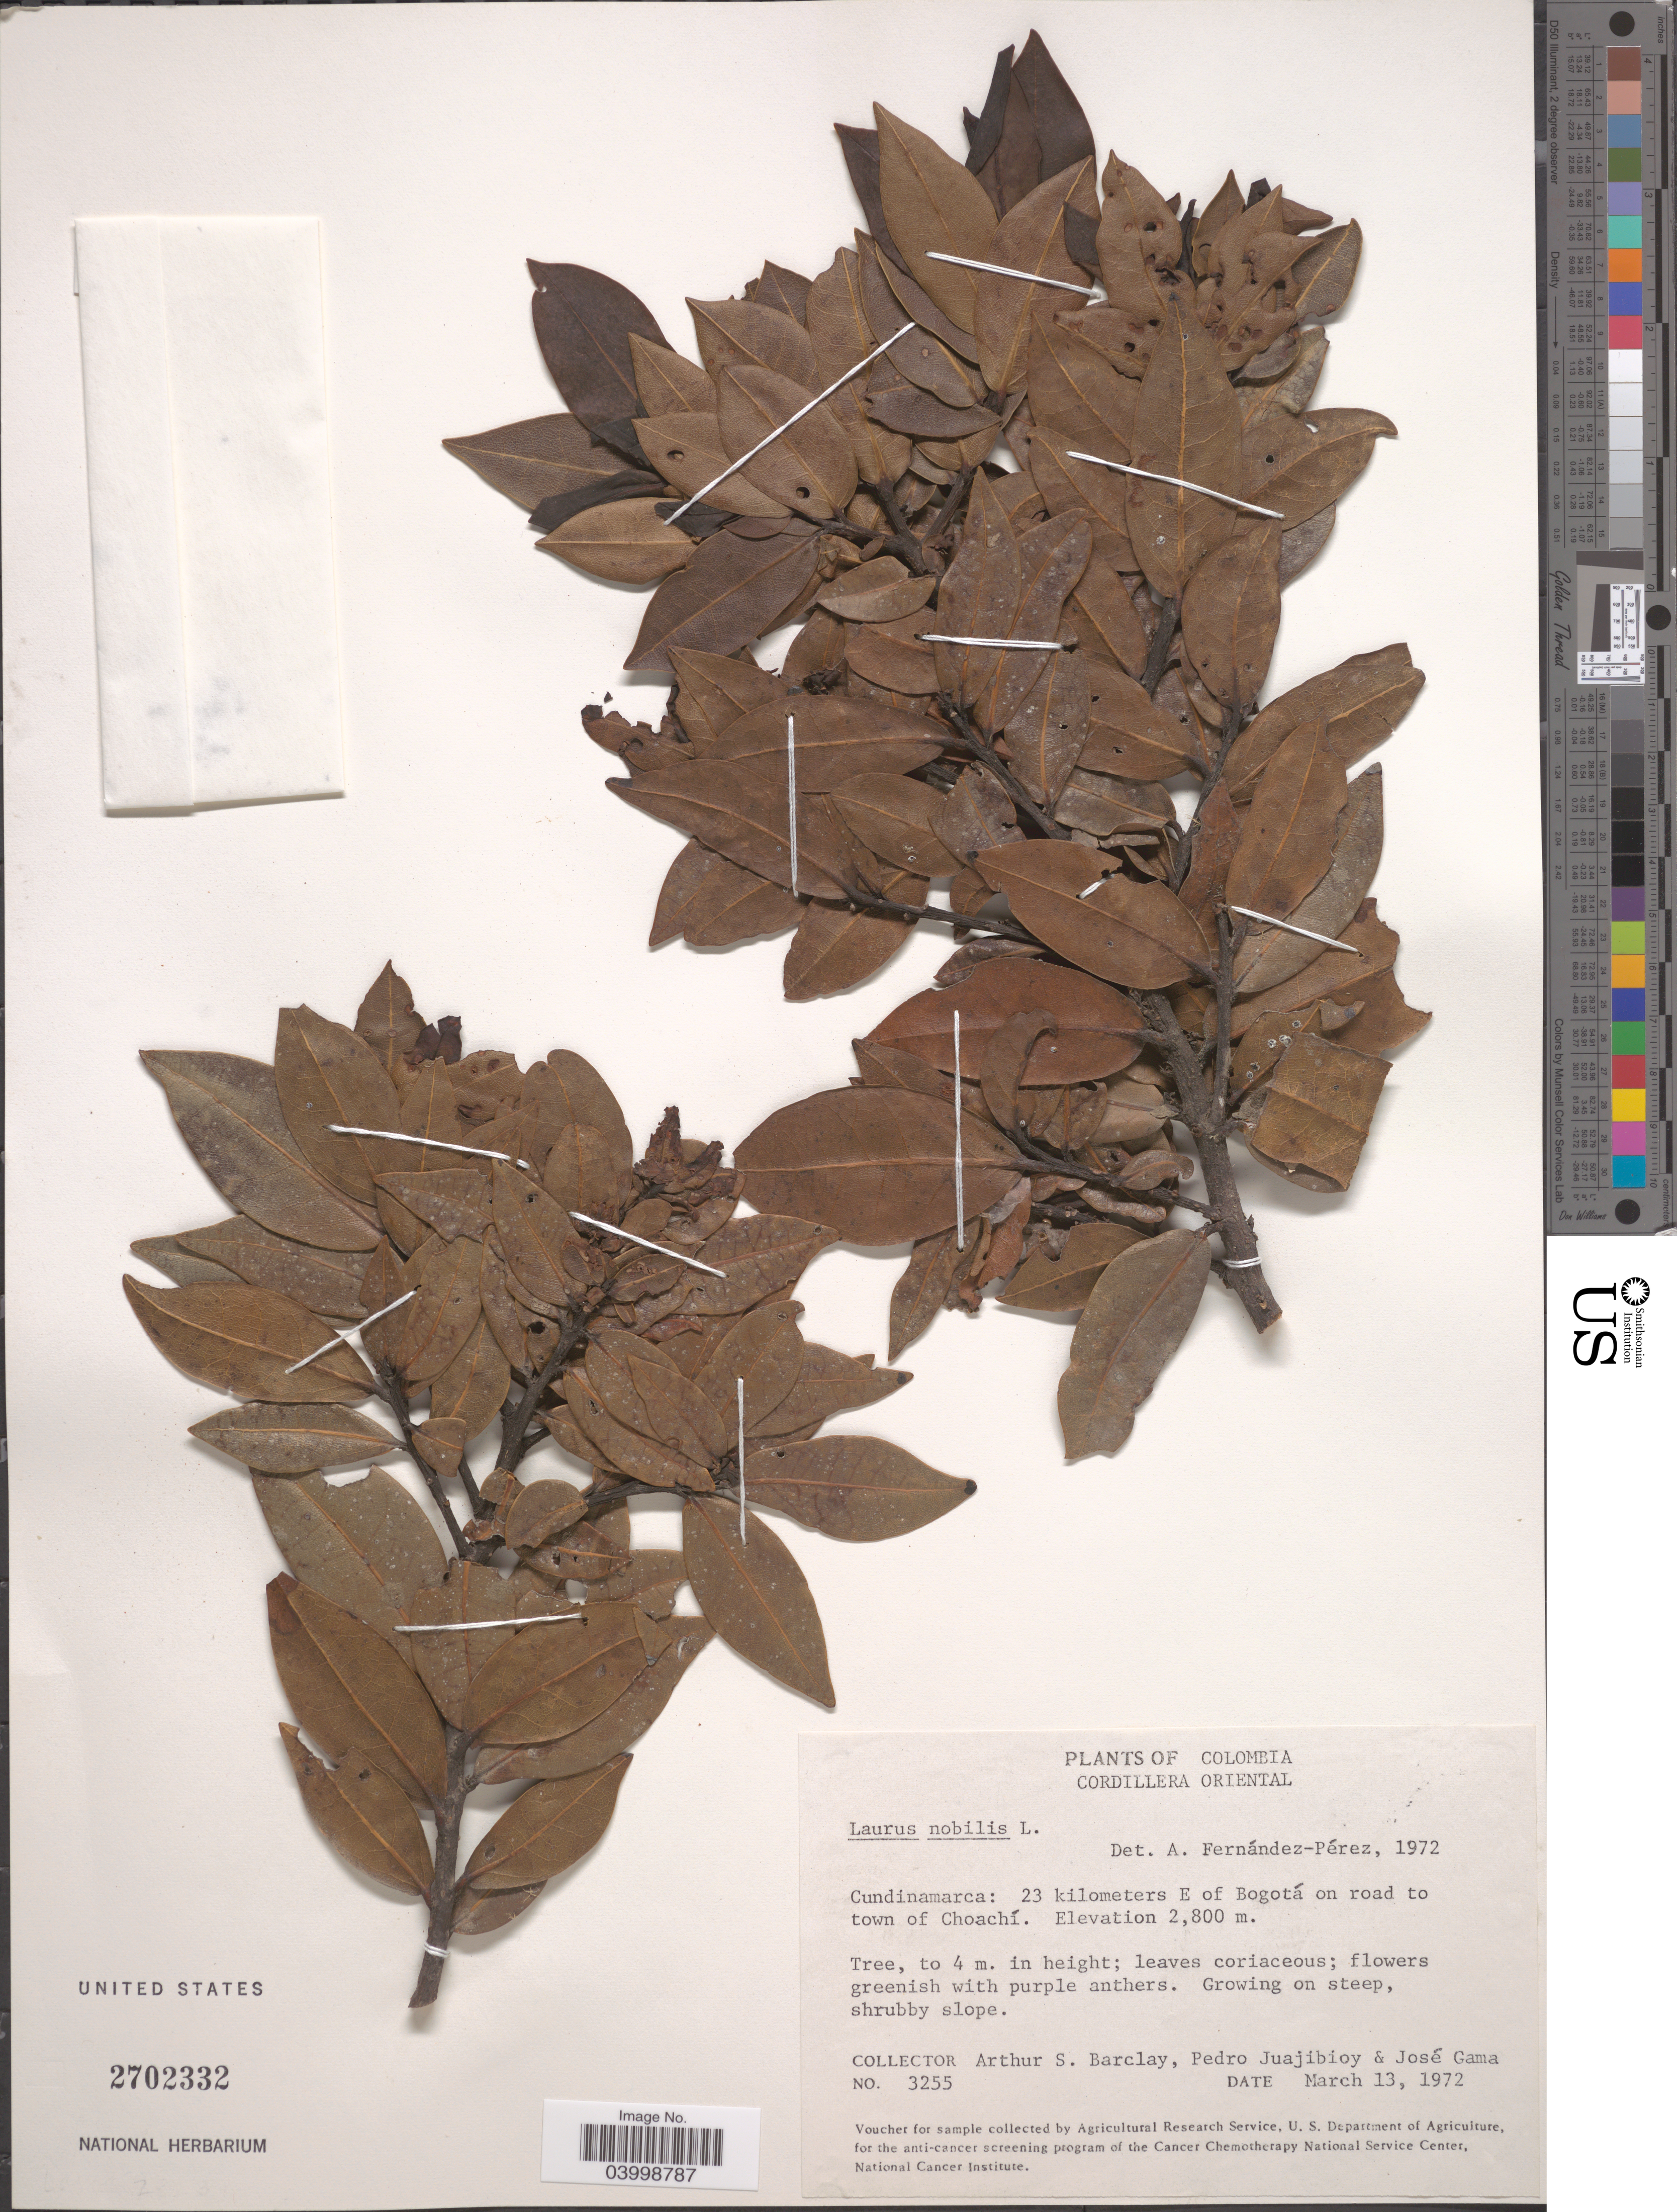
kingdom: Plantae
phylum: Tracheophyta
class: Magnoliopsida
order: Laurales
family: Lauraceae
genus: Laurus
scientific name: Laurus nobilis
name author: L.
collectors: A. S. Barclay, P. Juajibioy & J. Gama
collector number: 3255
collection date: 1972-03-13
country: Colombia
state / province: Cundinamarca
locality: Cordillera Oriental. 23 kilometers E of Bogotá on road to town of Choachí.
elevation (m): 2800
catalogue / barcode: US 2702332